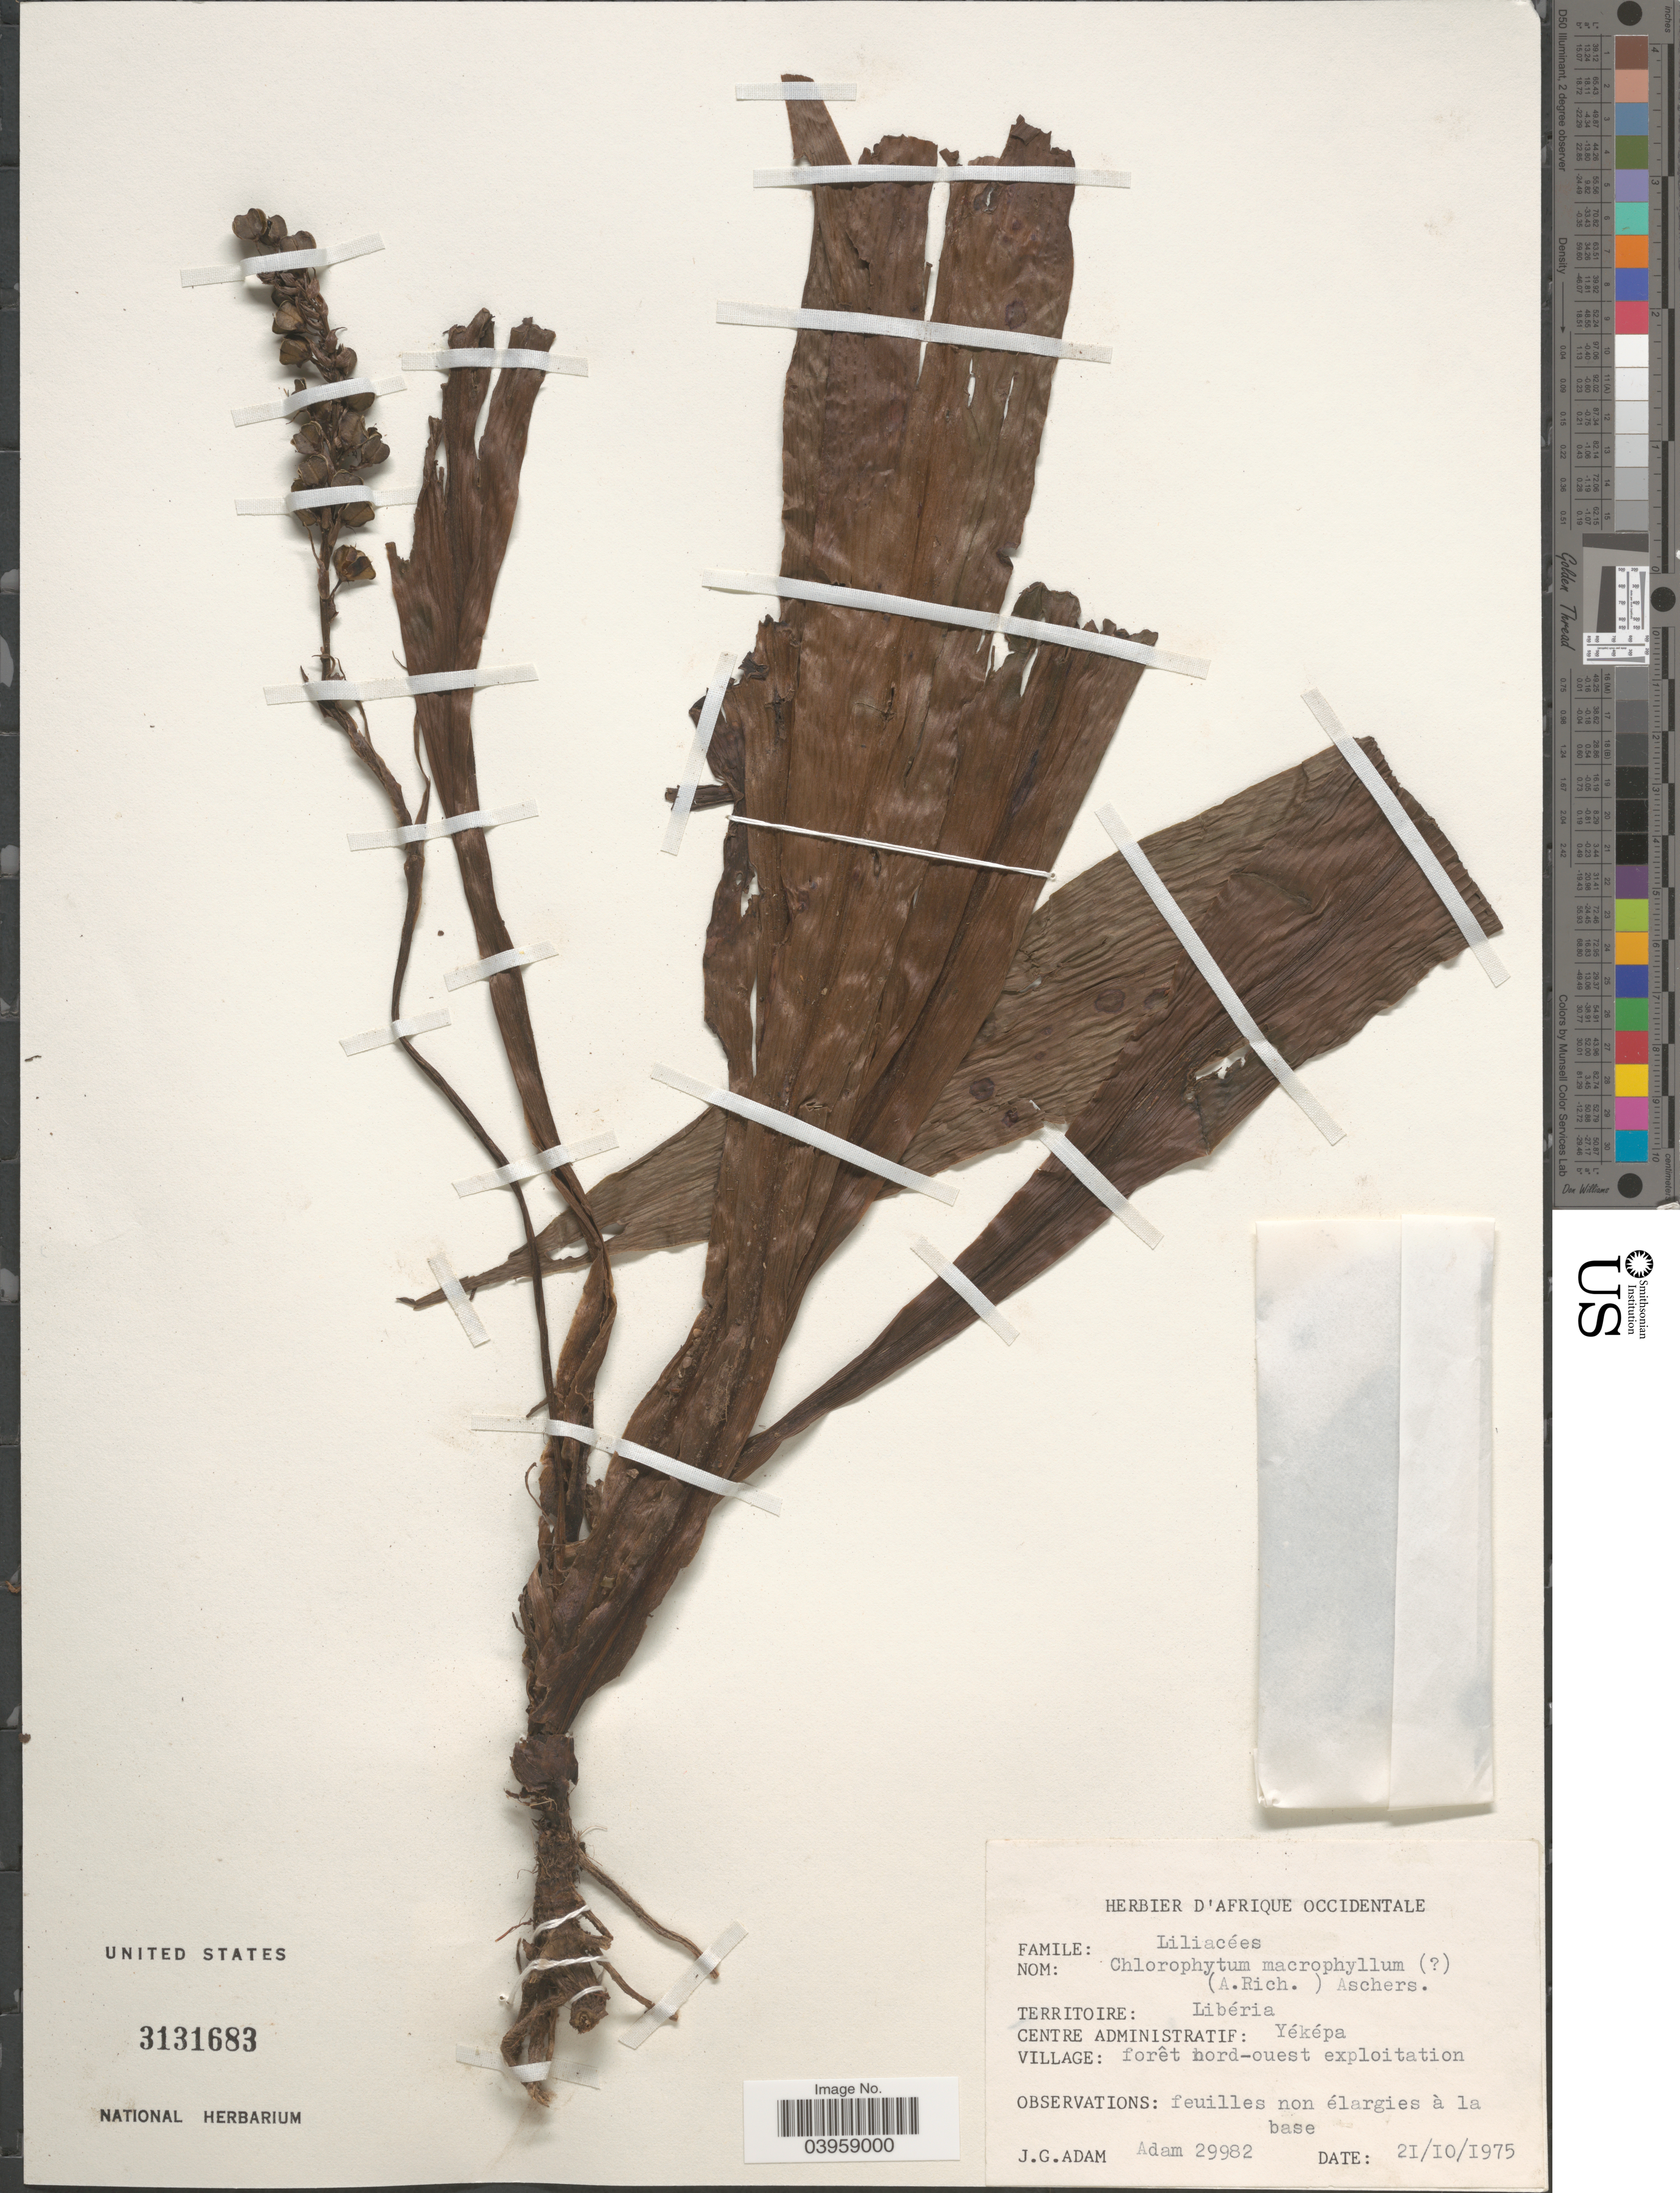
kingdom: Plantae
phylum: Tracheophyta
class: Liliopsida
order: Asparagales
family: Asparagaceae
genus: Chlorophytum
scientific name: Chlorophytum macrophyllum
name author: (A. Rich.) Asch.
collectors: J. Adam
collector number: Adam 29982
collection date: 1975-10-21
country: Liberia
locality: Territoire: Libéria. Centre Administratif: Yéképa.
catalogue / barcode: US 3131683